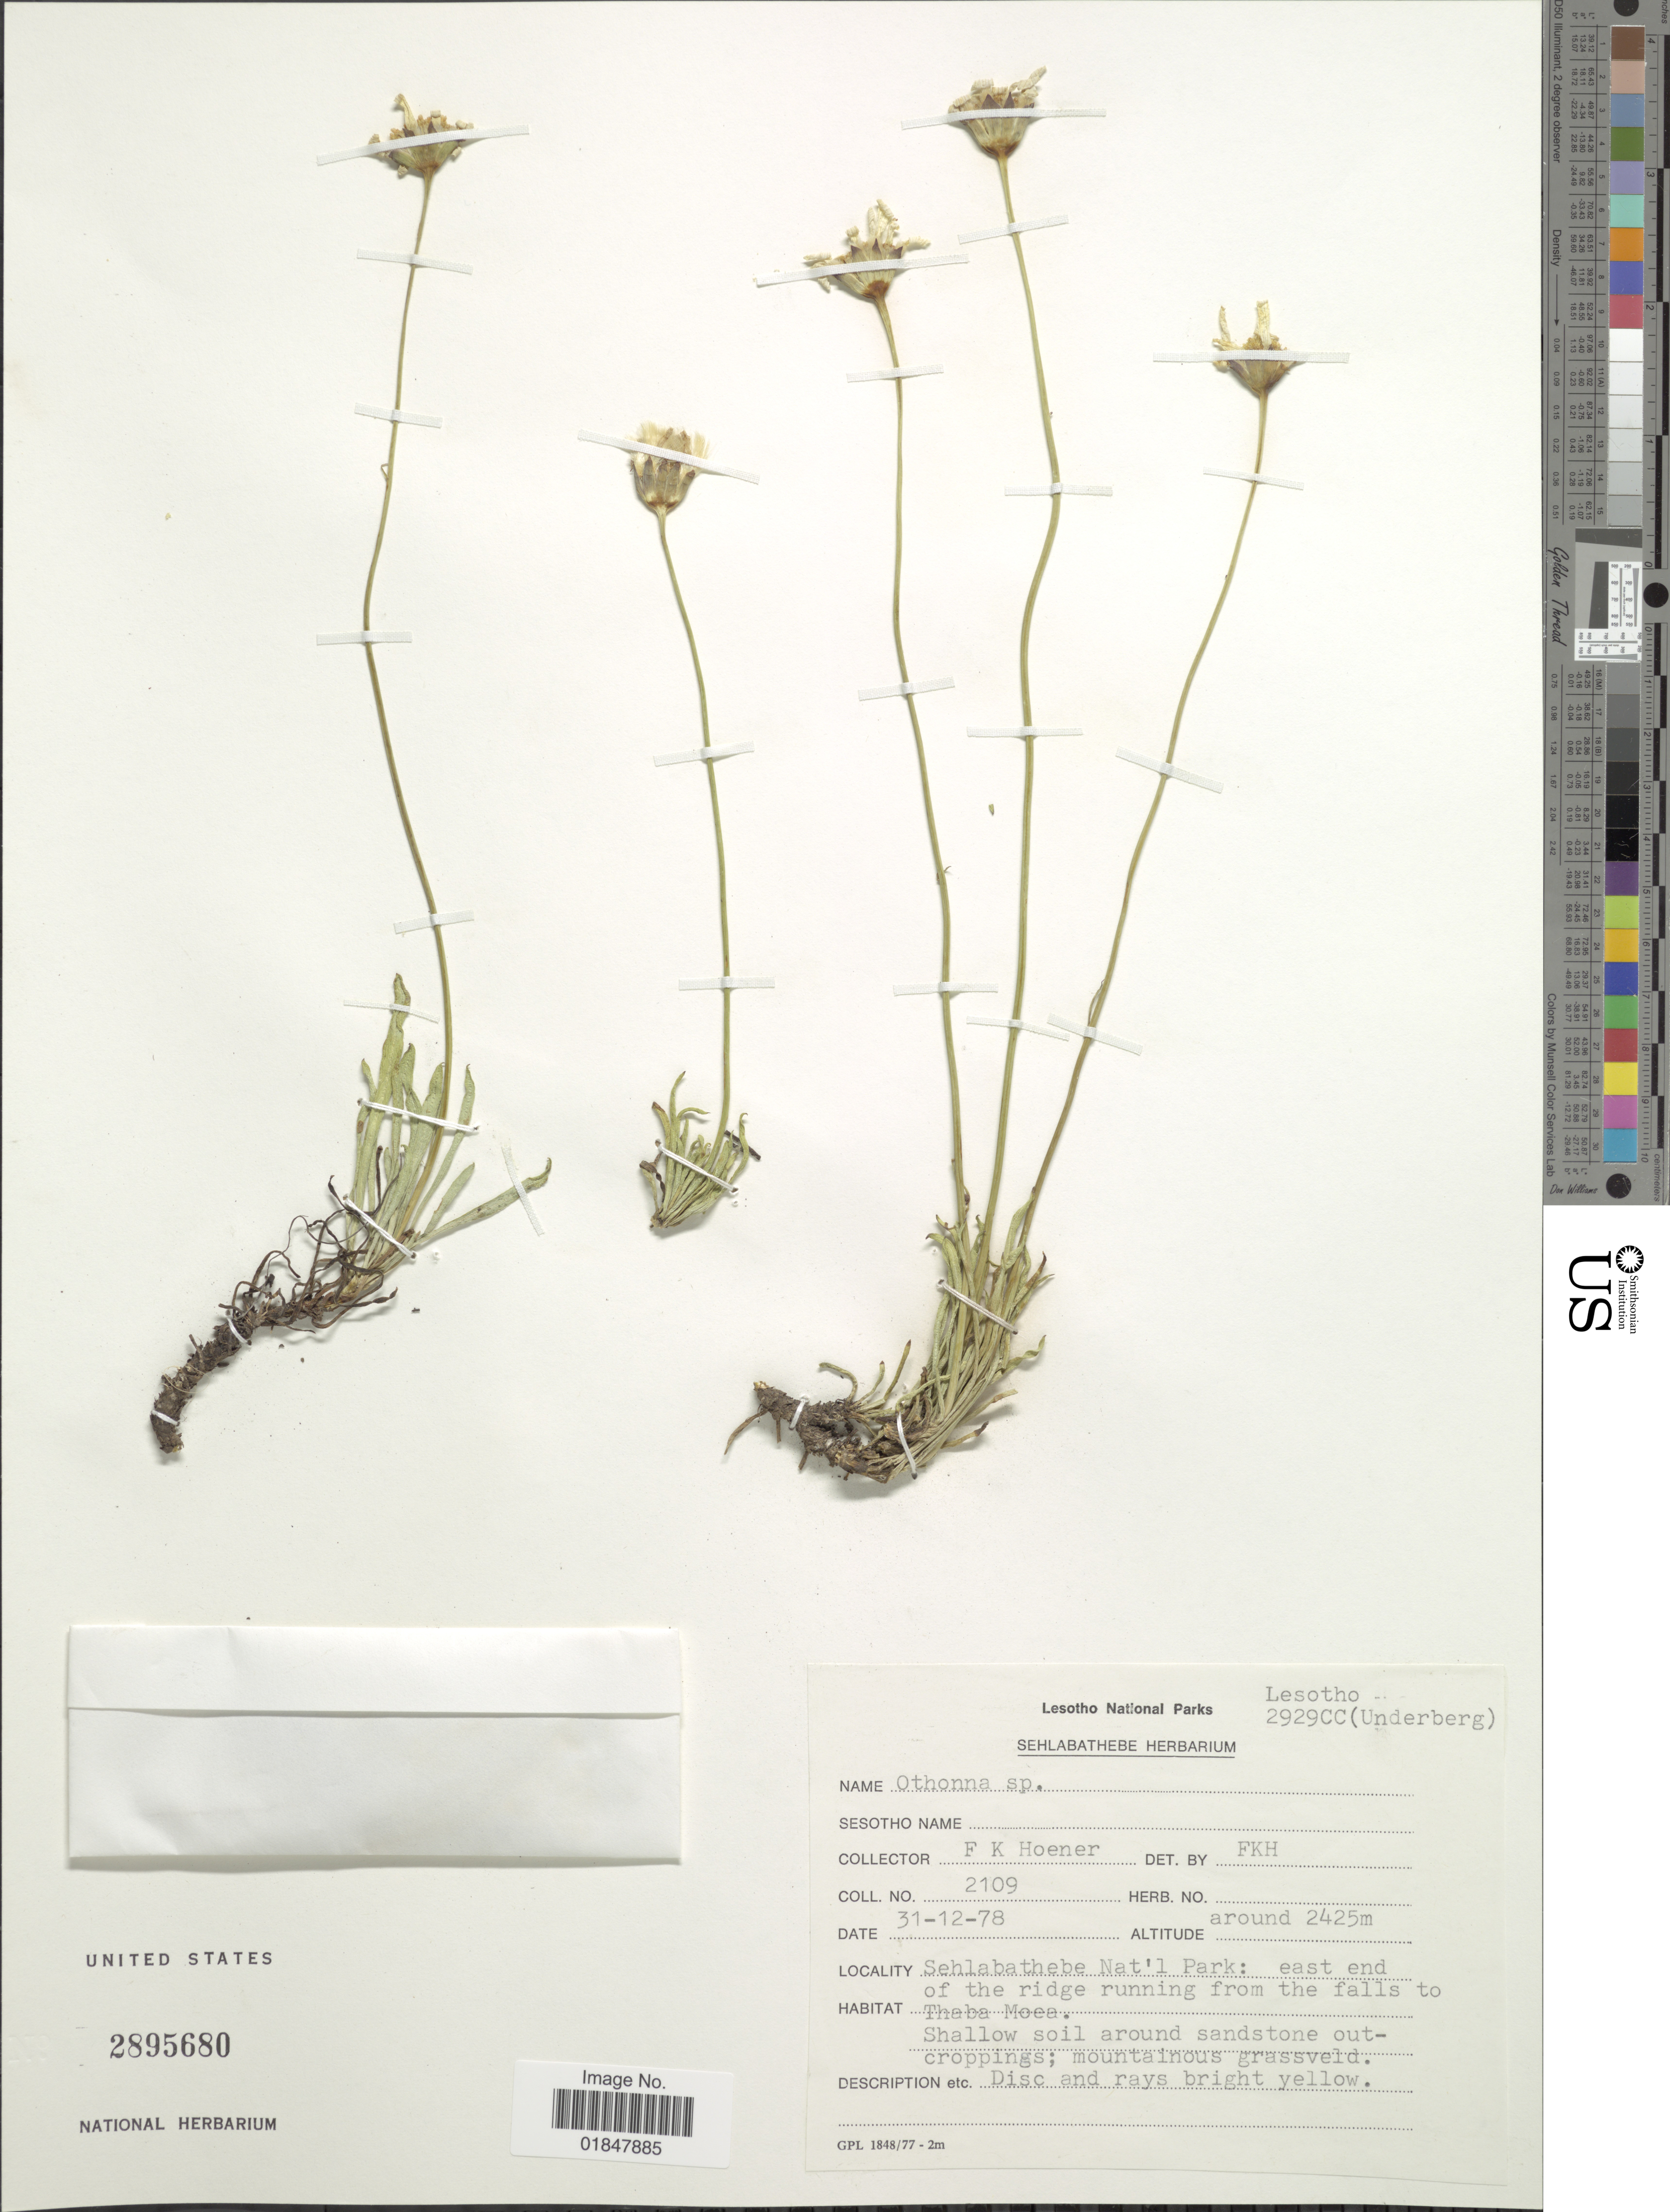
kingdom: Plantae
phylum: Tracheophyta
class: Magnoliopsida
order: Asterales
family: Asteraceae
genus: Othonna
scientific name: Othonna sp.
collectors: F. Hoener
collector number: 2109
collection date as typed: Transcribed d/m/y: 31/12/78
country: Lesotho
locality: Lesotho National Parks, Lesotho 2929CC (Underberg), Sehlabathebe Nat'l Park: east end of the ridge running from the falls to Thaba Moca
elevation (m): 2425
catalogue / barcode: US 2895680